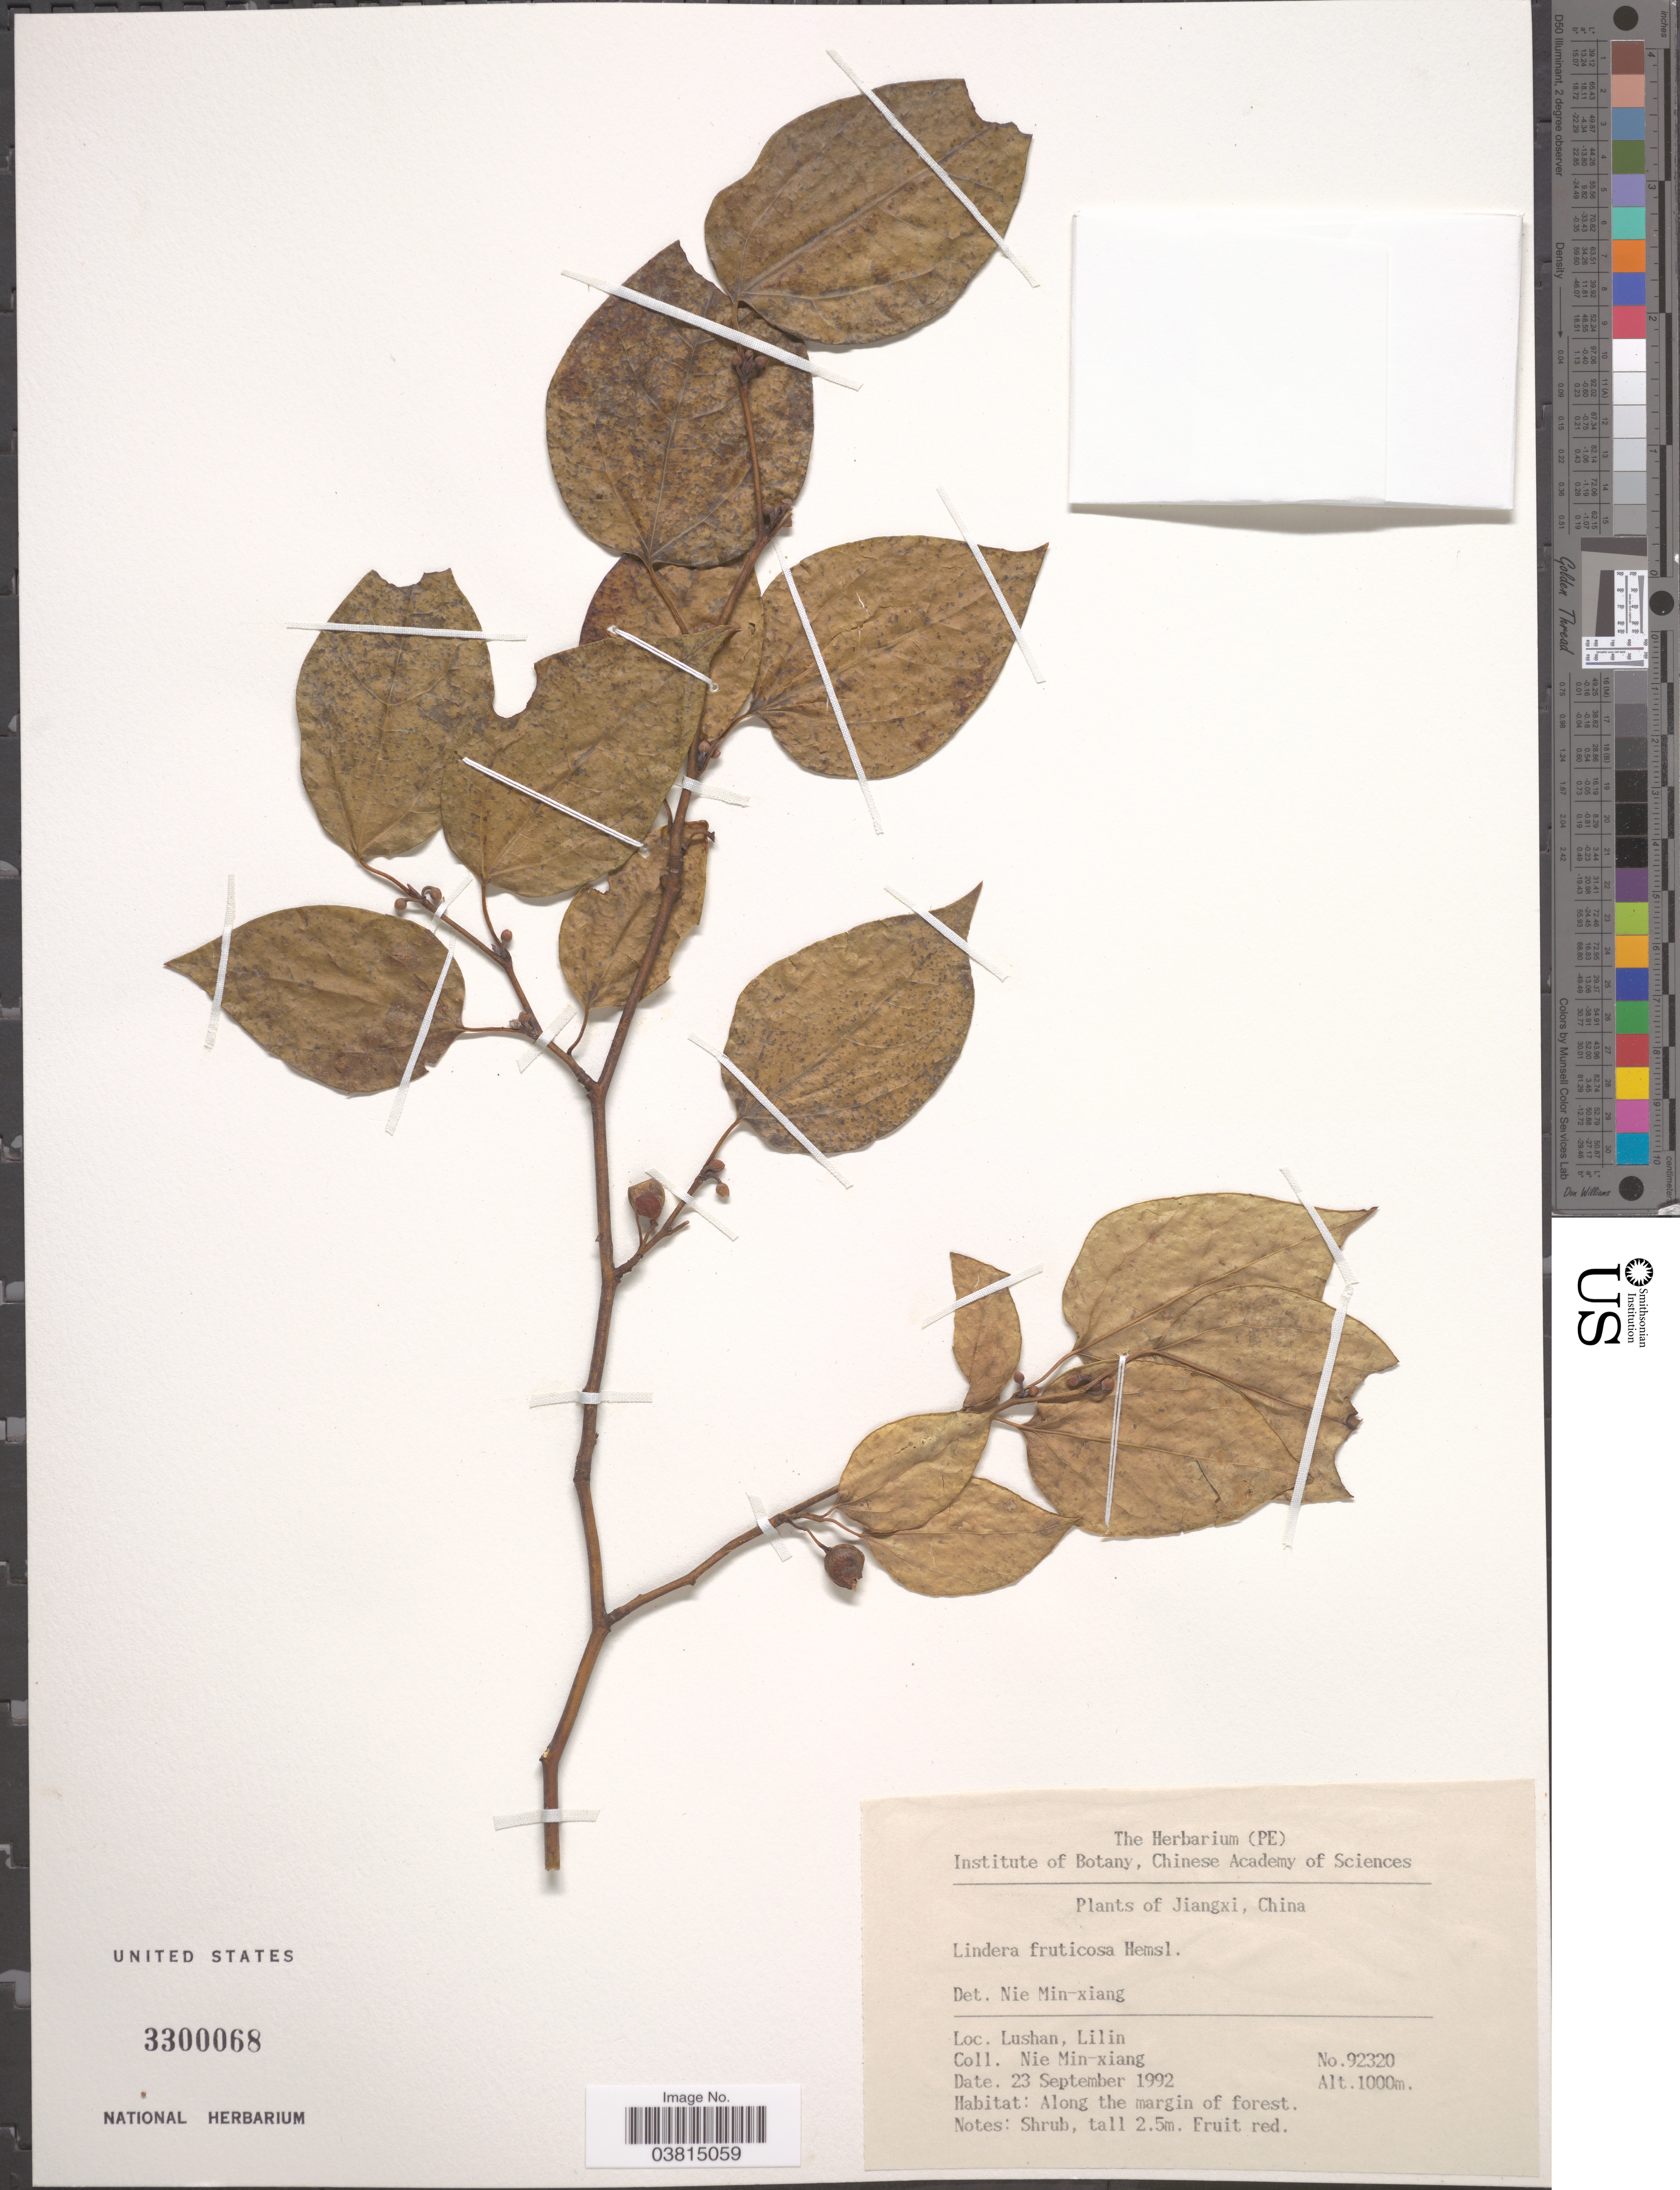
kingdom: Plantae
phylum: Tracheophyta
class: Magnoliopsida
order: Laurales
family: Lauraceae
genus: Lindera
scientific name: Lindera fruticosa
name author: Hemsl.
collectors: M. Nie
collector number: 92320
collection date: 1992-09-23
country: China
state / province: Jiangxi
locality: Lushan, Lilin.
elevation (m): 1000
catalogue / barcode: US 3300068